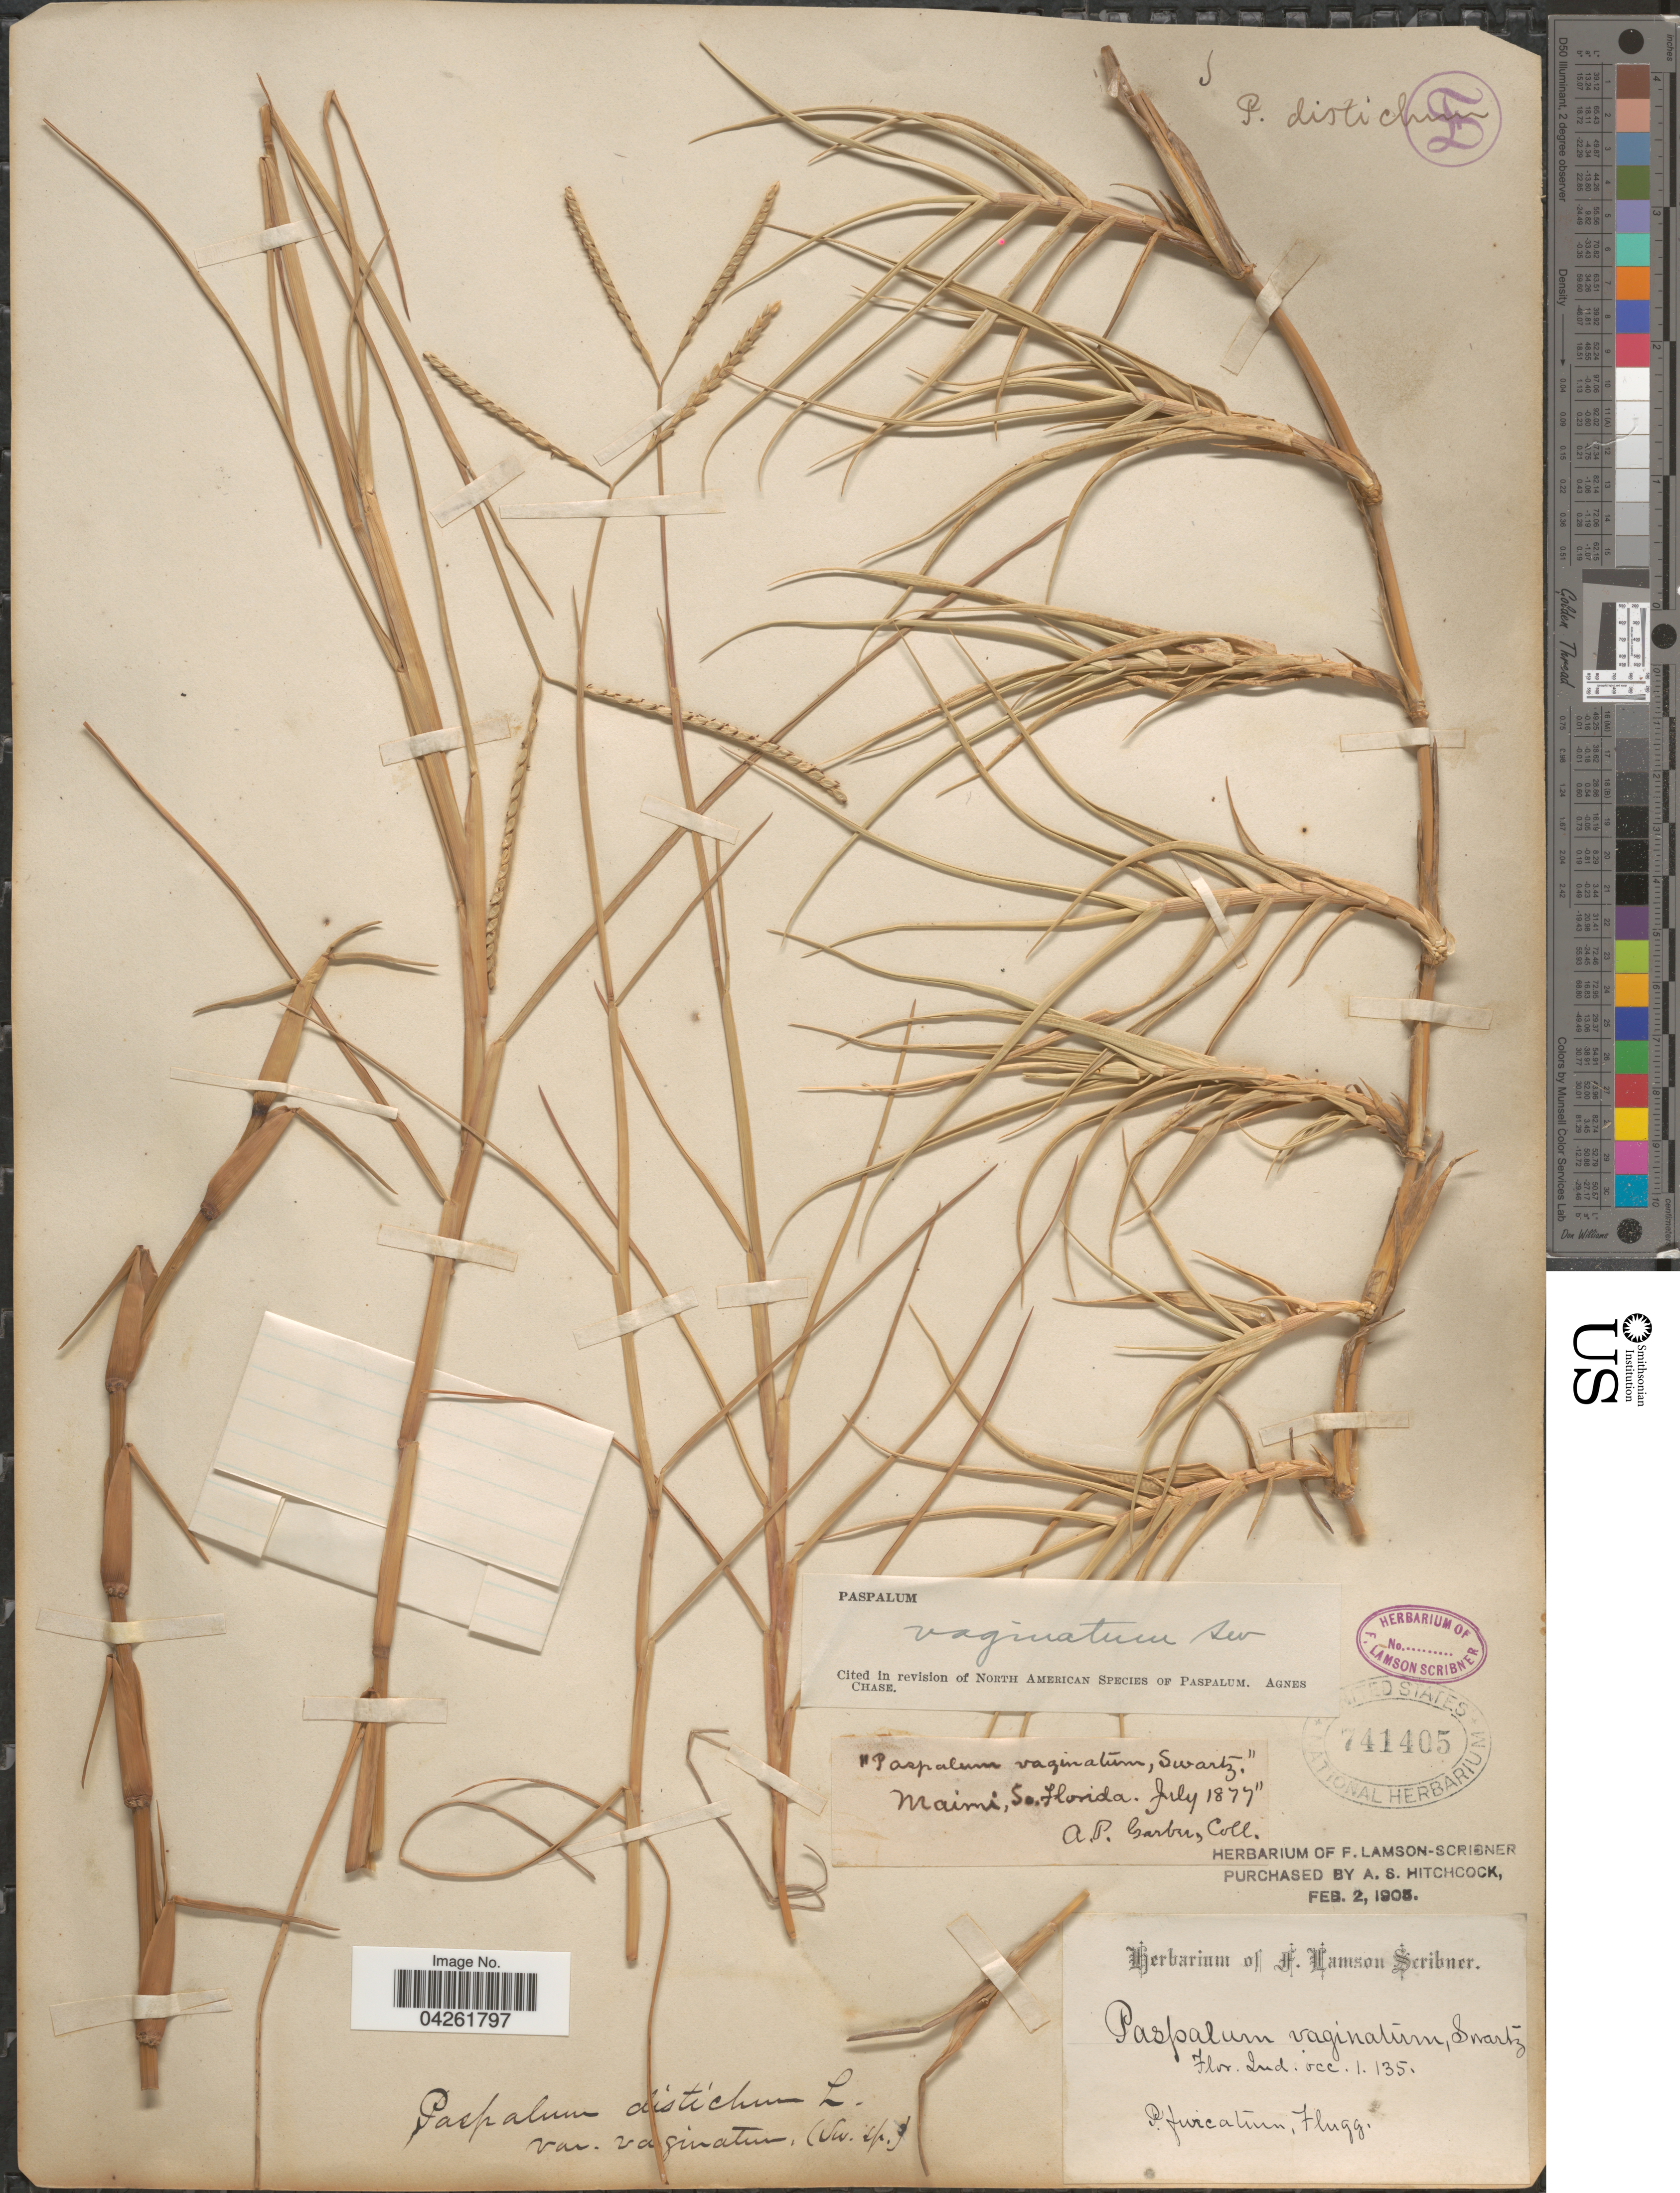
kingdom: Plantae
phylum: Tracheophyta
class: Liliopsida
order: Poales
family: Poaceae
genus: Paspalum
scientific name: Paspalum distichum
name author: L.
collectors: A. P. Garber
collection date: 1877-07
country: United States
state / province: Florida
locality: Maimi, So. Florida.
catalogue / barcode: US 741405